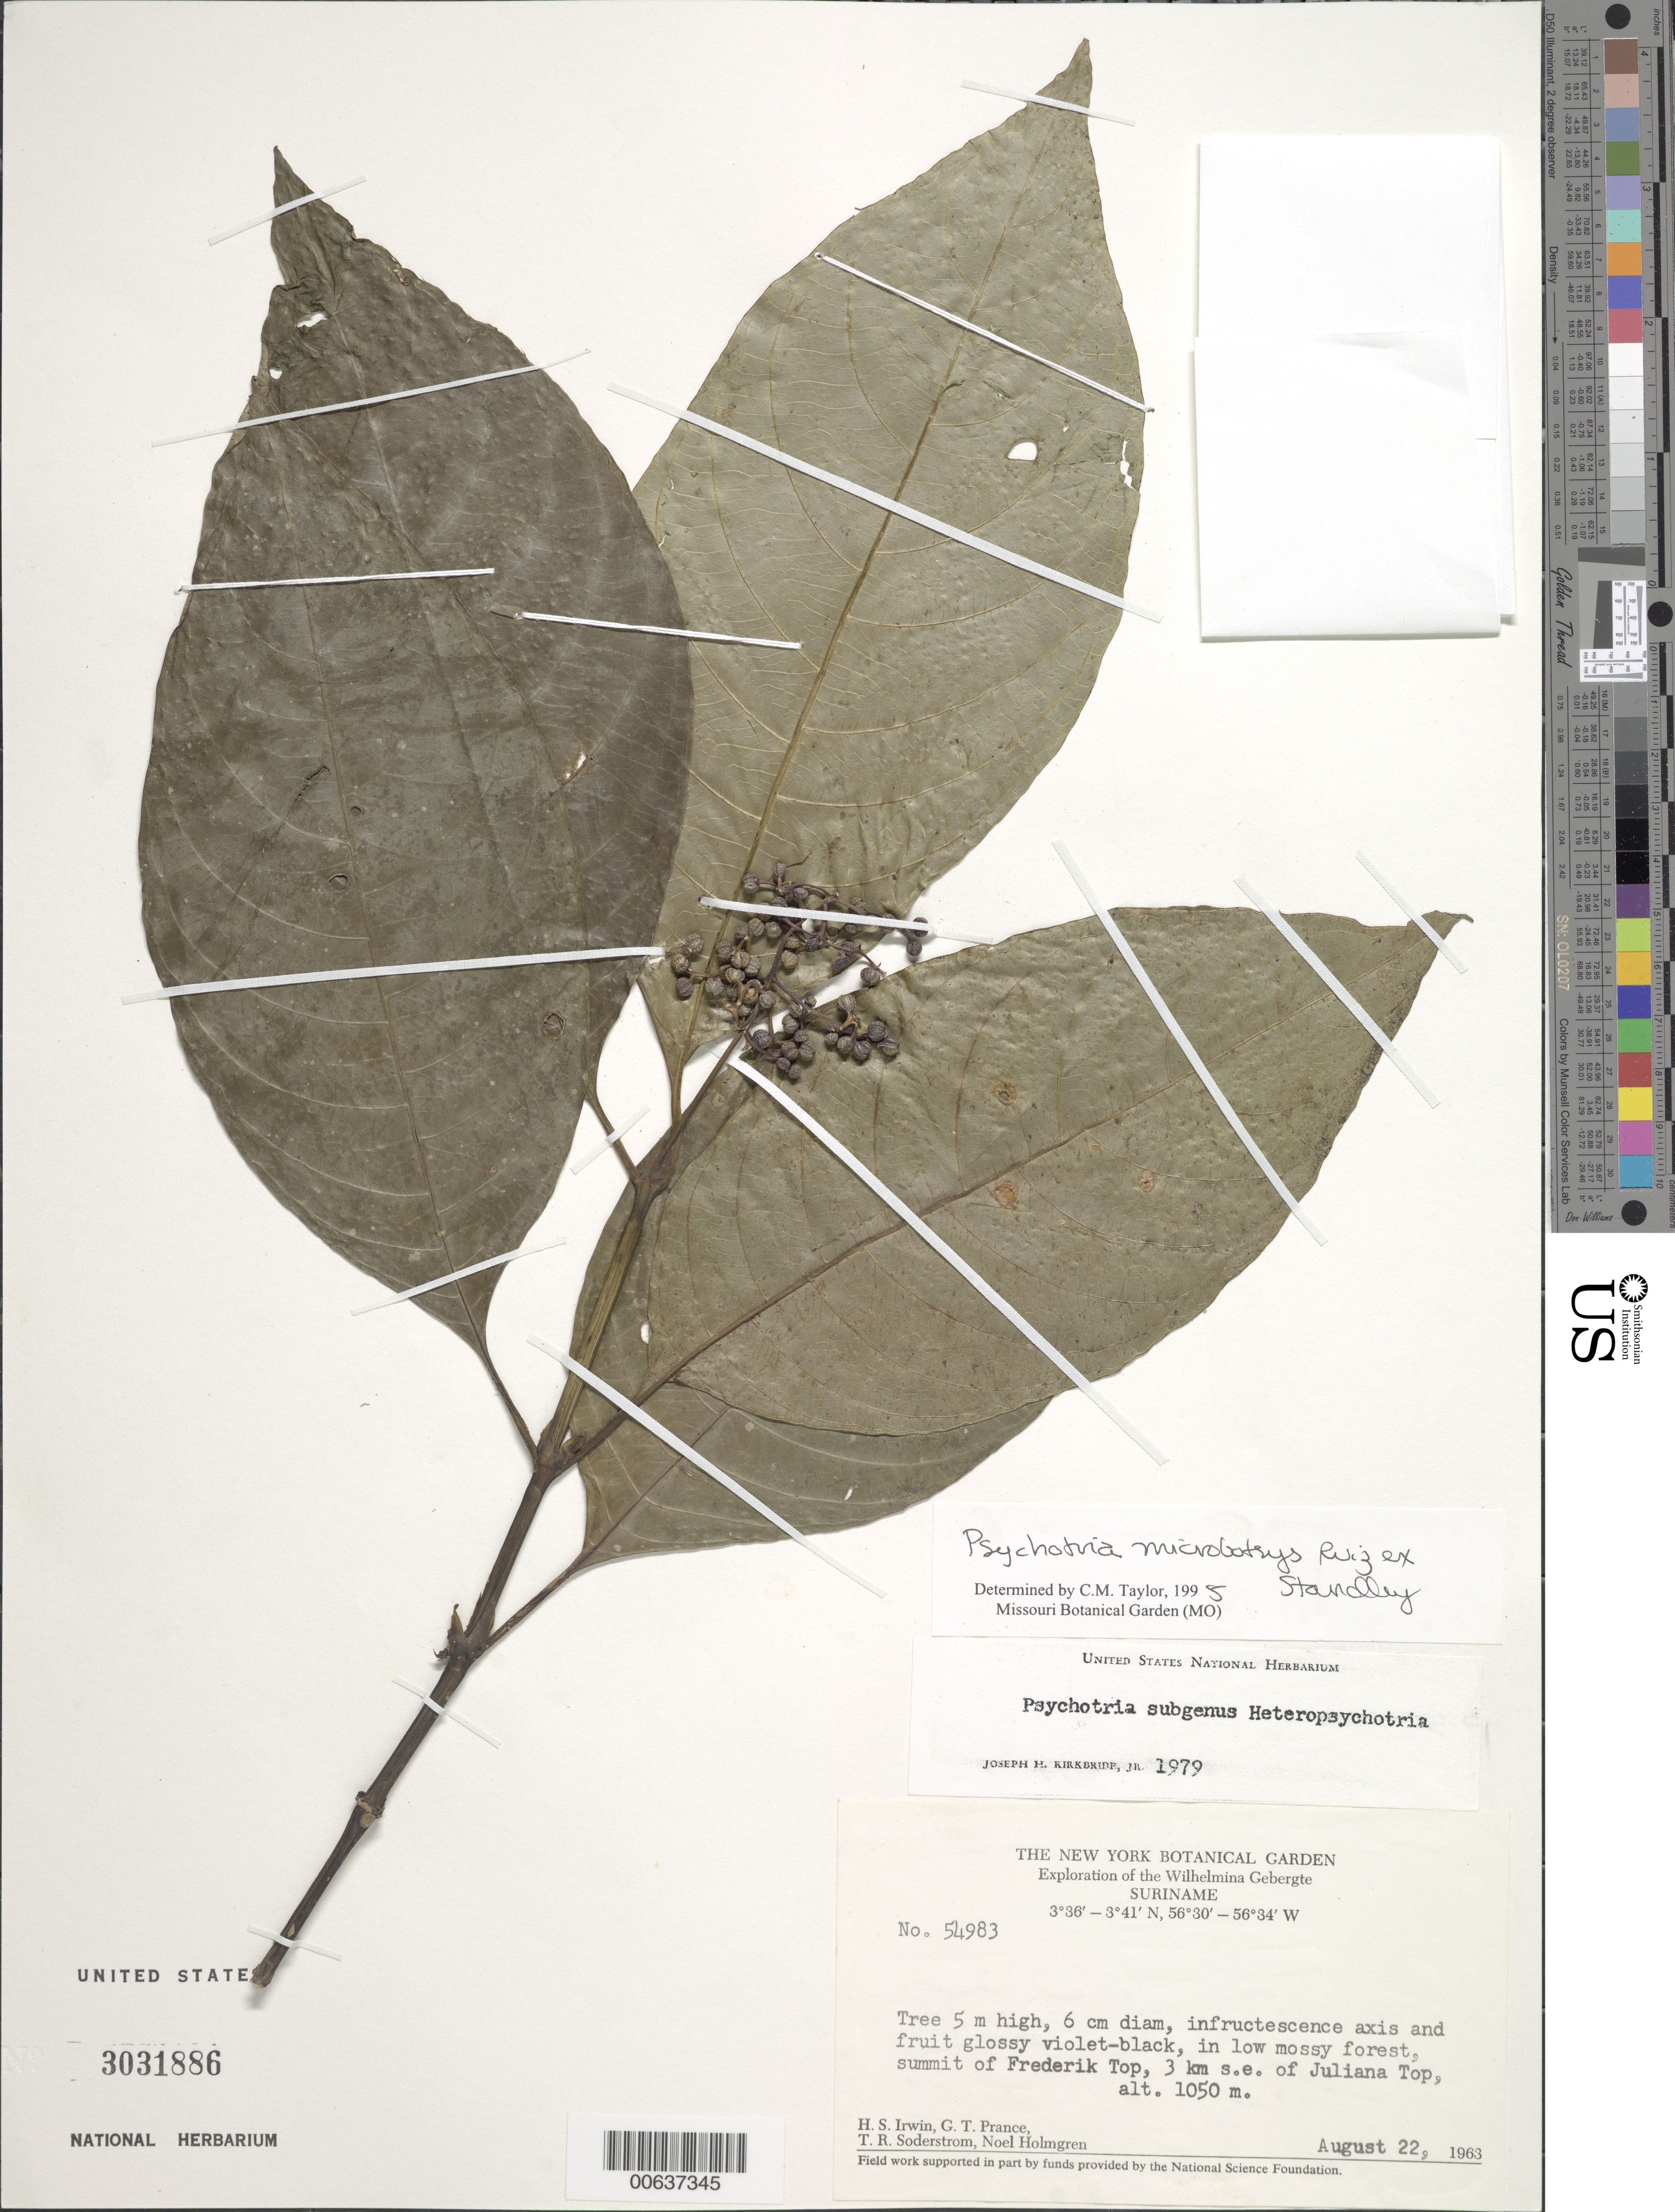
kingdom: Plantae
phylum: Tracheophyta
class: Magnoliopsida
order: Gentianales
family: Rubiaceae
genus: Palicourea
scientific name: Palicourea microbotrys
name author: (Ruiz ex Standl.) Delprete & J.H. Kirkbr.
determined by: Kirkbride, J. H., Jr.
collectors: H. Irwin, G. T. Prance, T. R. Soderstrom & N. H. Holmgren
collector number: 54983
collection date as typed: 22-Aug-63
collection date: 1963-08-22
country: Suriname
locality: Frederik Top, 3 km SE of Juliana Top, Wilhelmina Gebergte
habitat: Low mossy forest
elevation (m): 1050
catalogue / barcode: US 3031886